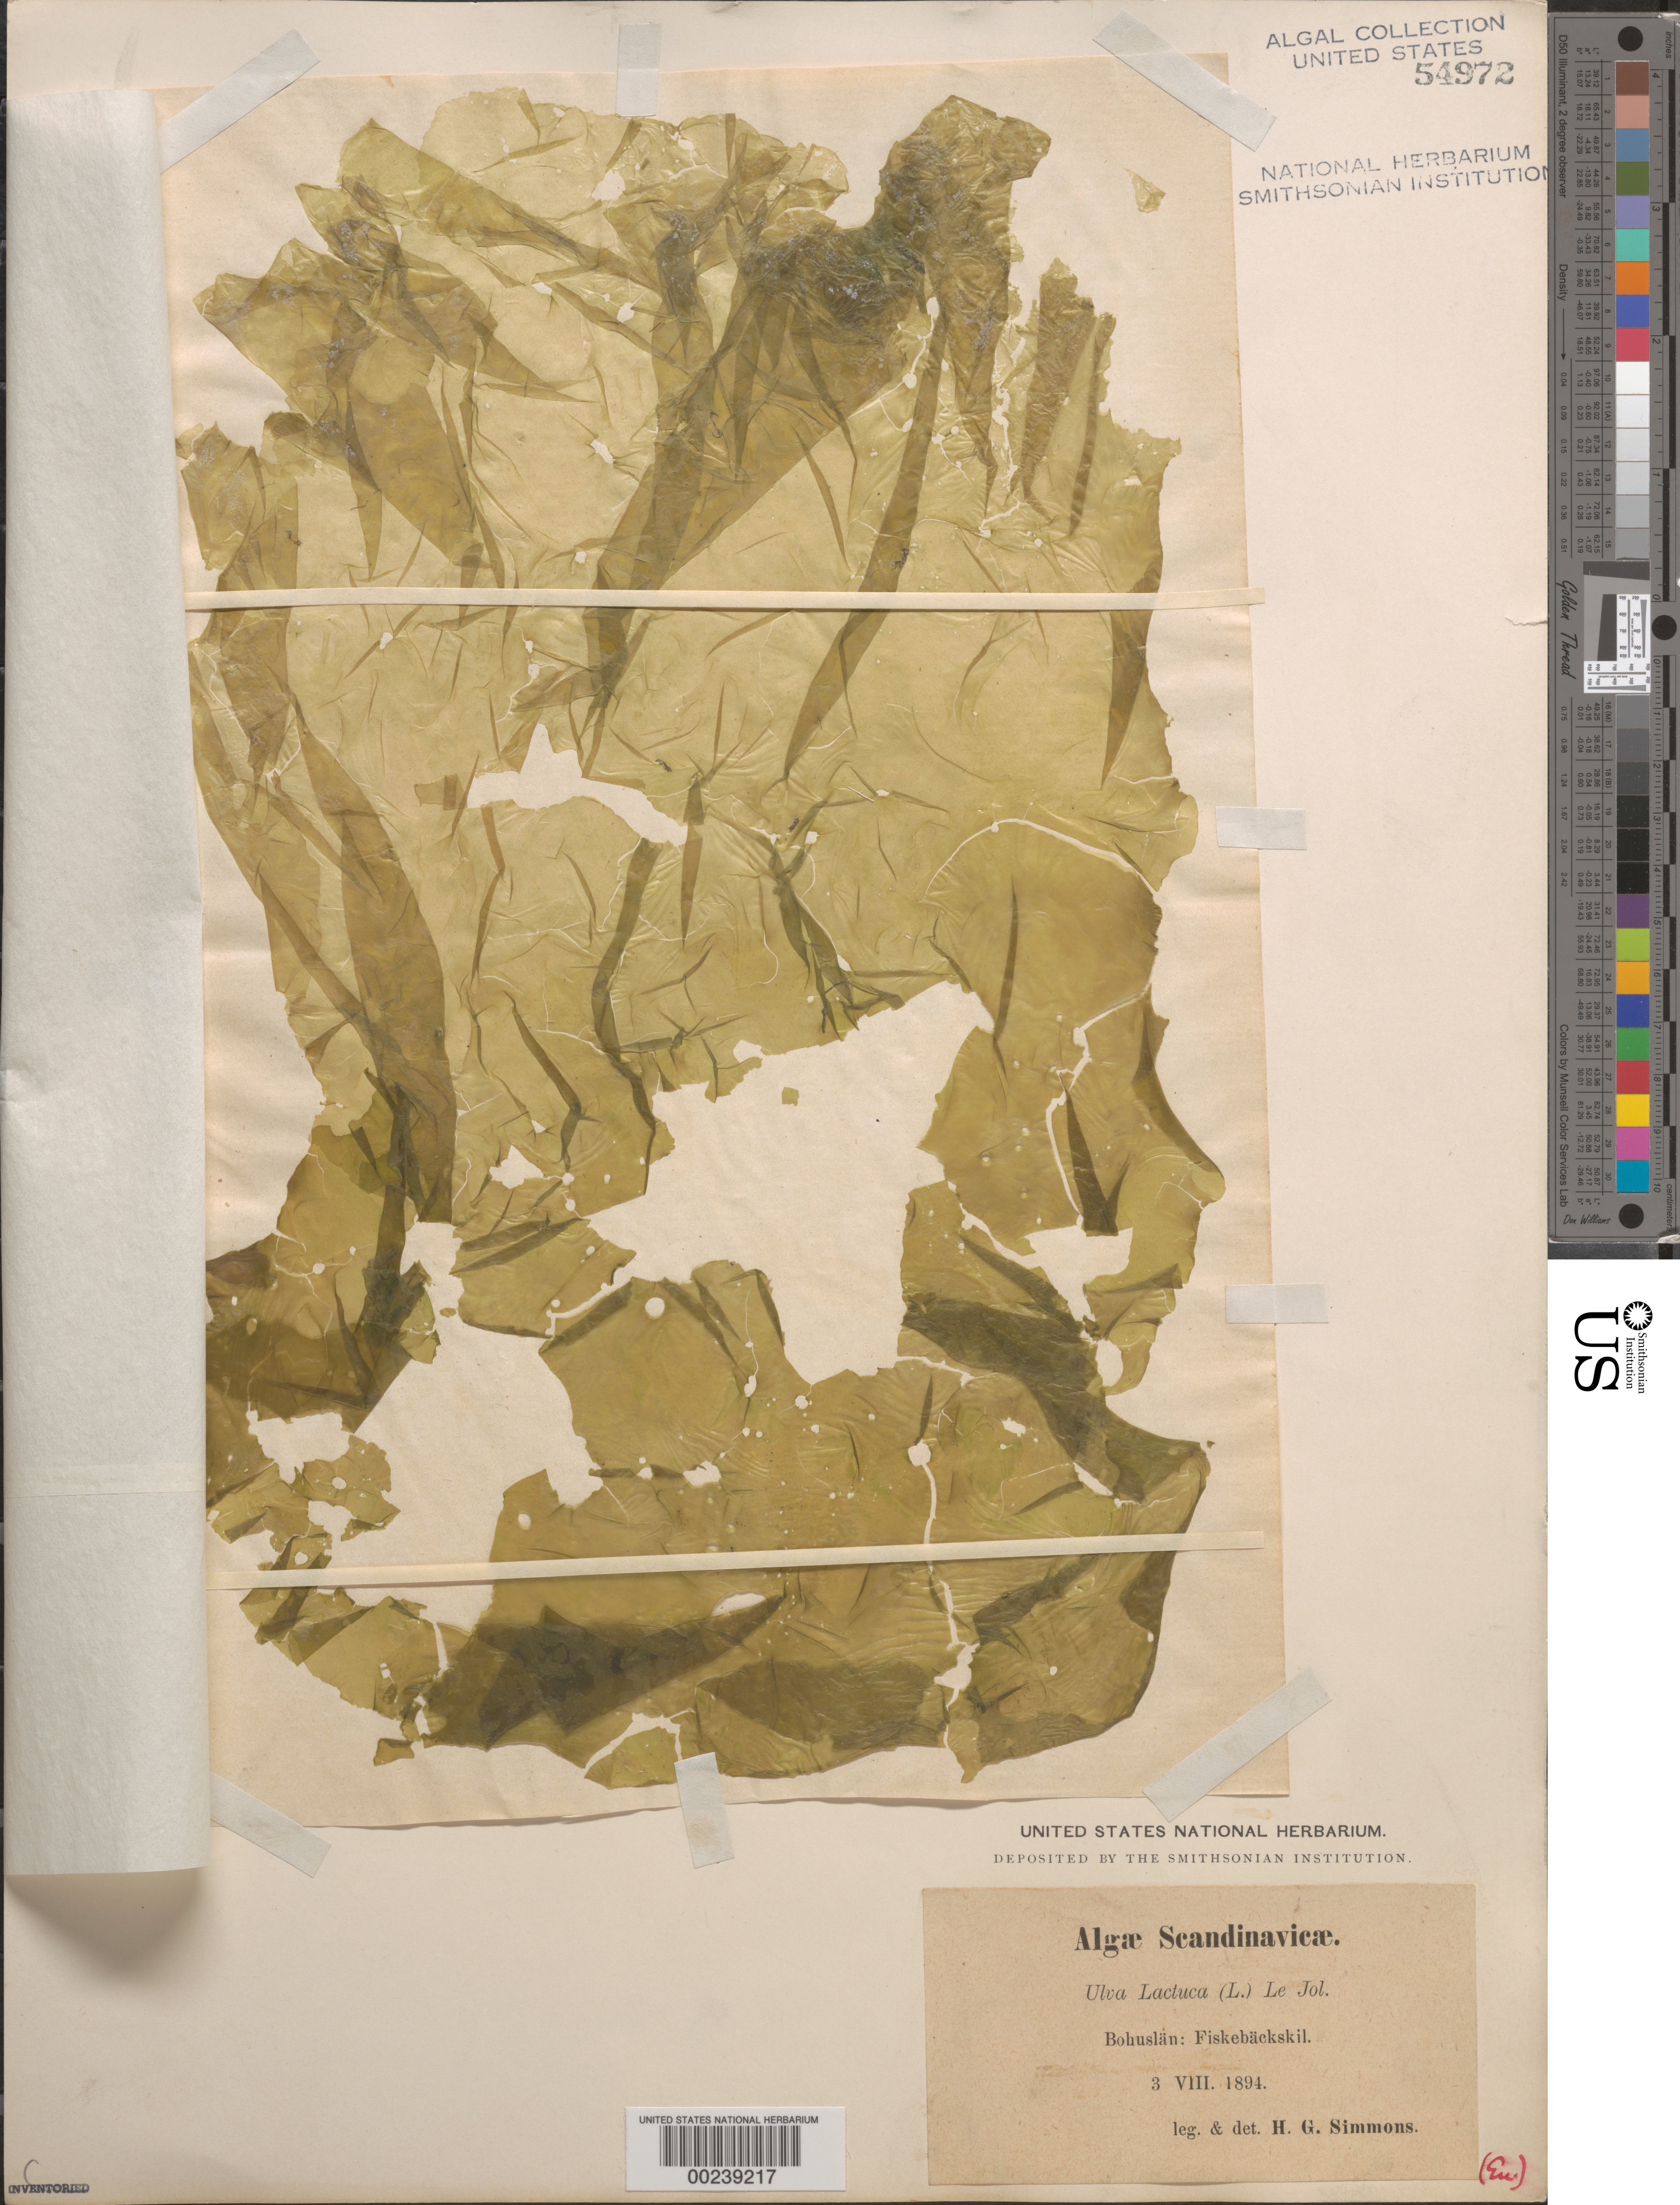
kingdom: Plantae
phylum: Chlorophyta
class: Ulvophyceae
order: Ulvales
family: Ulvaceae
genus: Ulva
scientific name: Ulva lactuca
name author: L.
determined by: Simmons, H. G.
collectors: H. Simmons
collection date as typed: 03 Aug 1894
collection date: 1894-08-03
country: Sweden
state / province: Västra Götaland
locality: Fiskebackskil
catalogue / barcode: US 54972